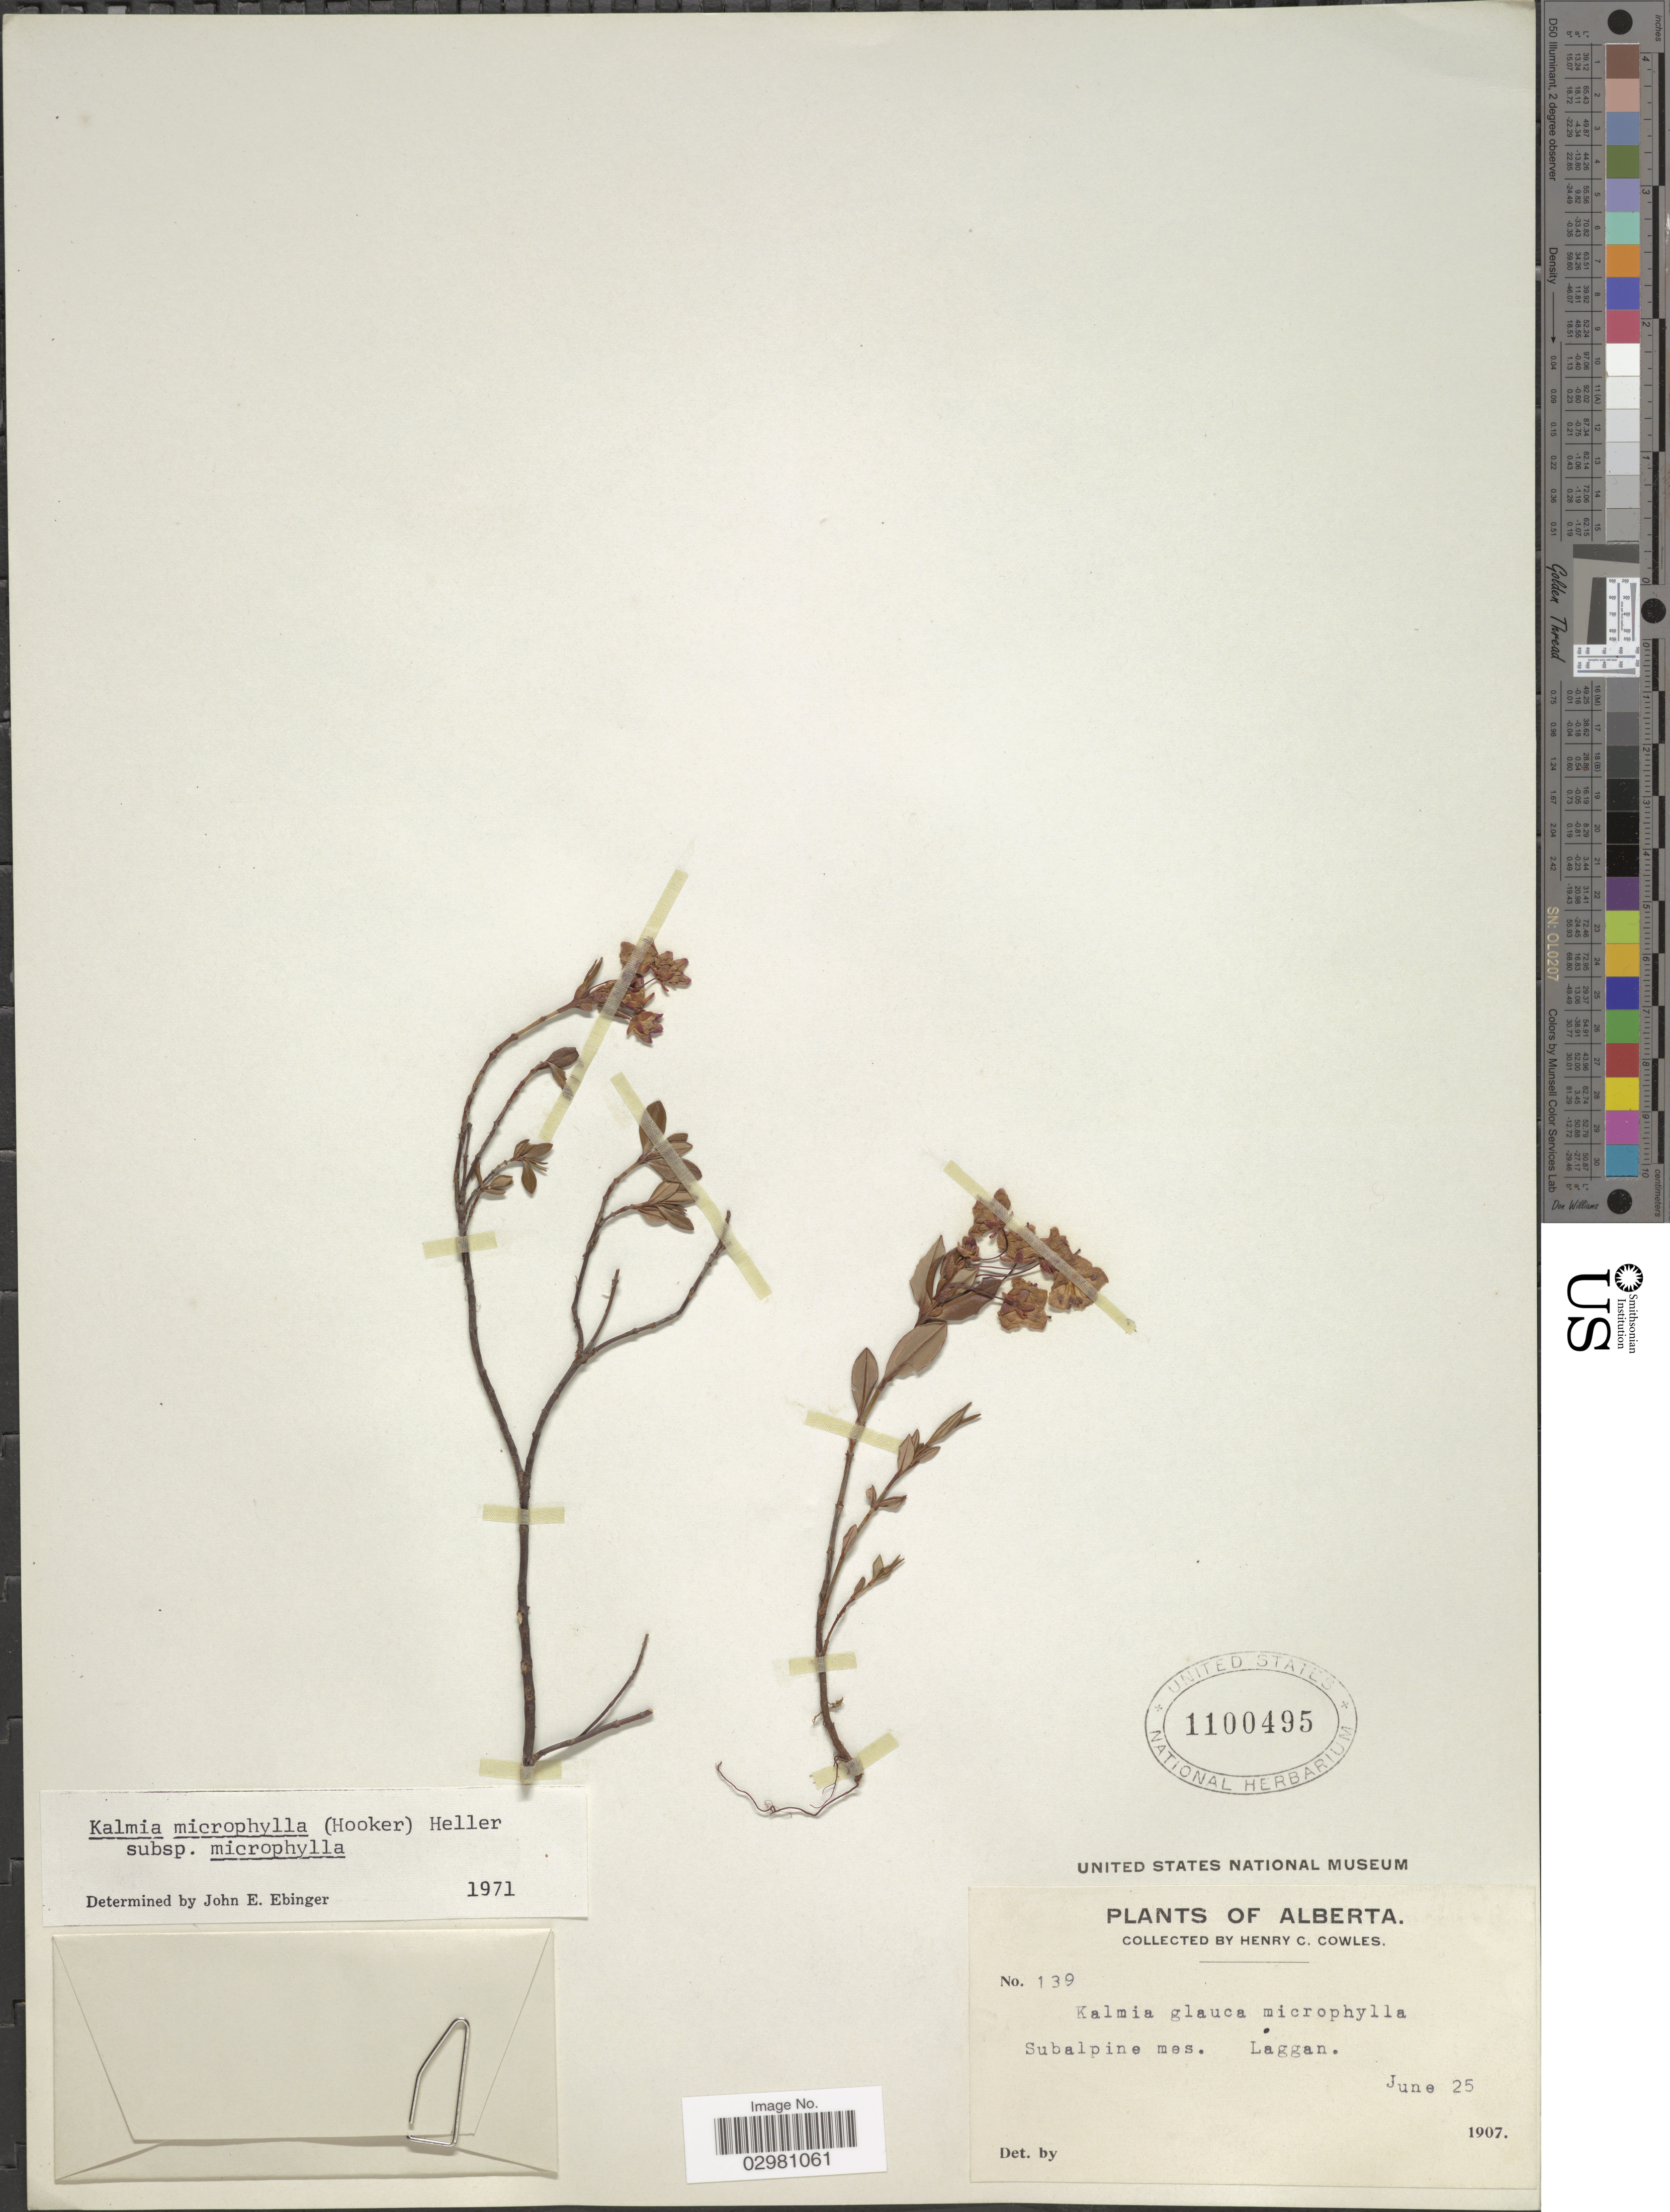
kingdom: Plantae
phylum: Tracheophyta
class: Magnoliopsida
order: Ericales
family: Ericaceae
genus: Kalmia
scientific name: Kalmia microphylla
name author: (Hook.) A. Heller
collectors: H. Cowles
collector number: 139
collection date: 1907-06-25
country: Canada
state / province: Alberta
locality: Subalpine mes. Laggan.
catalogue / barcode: US 1100495